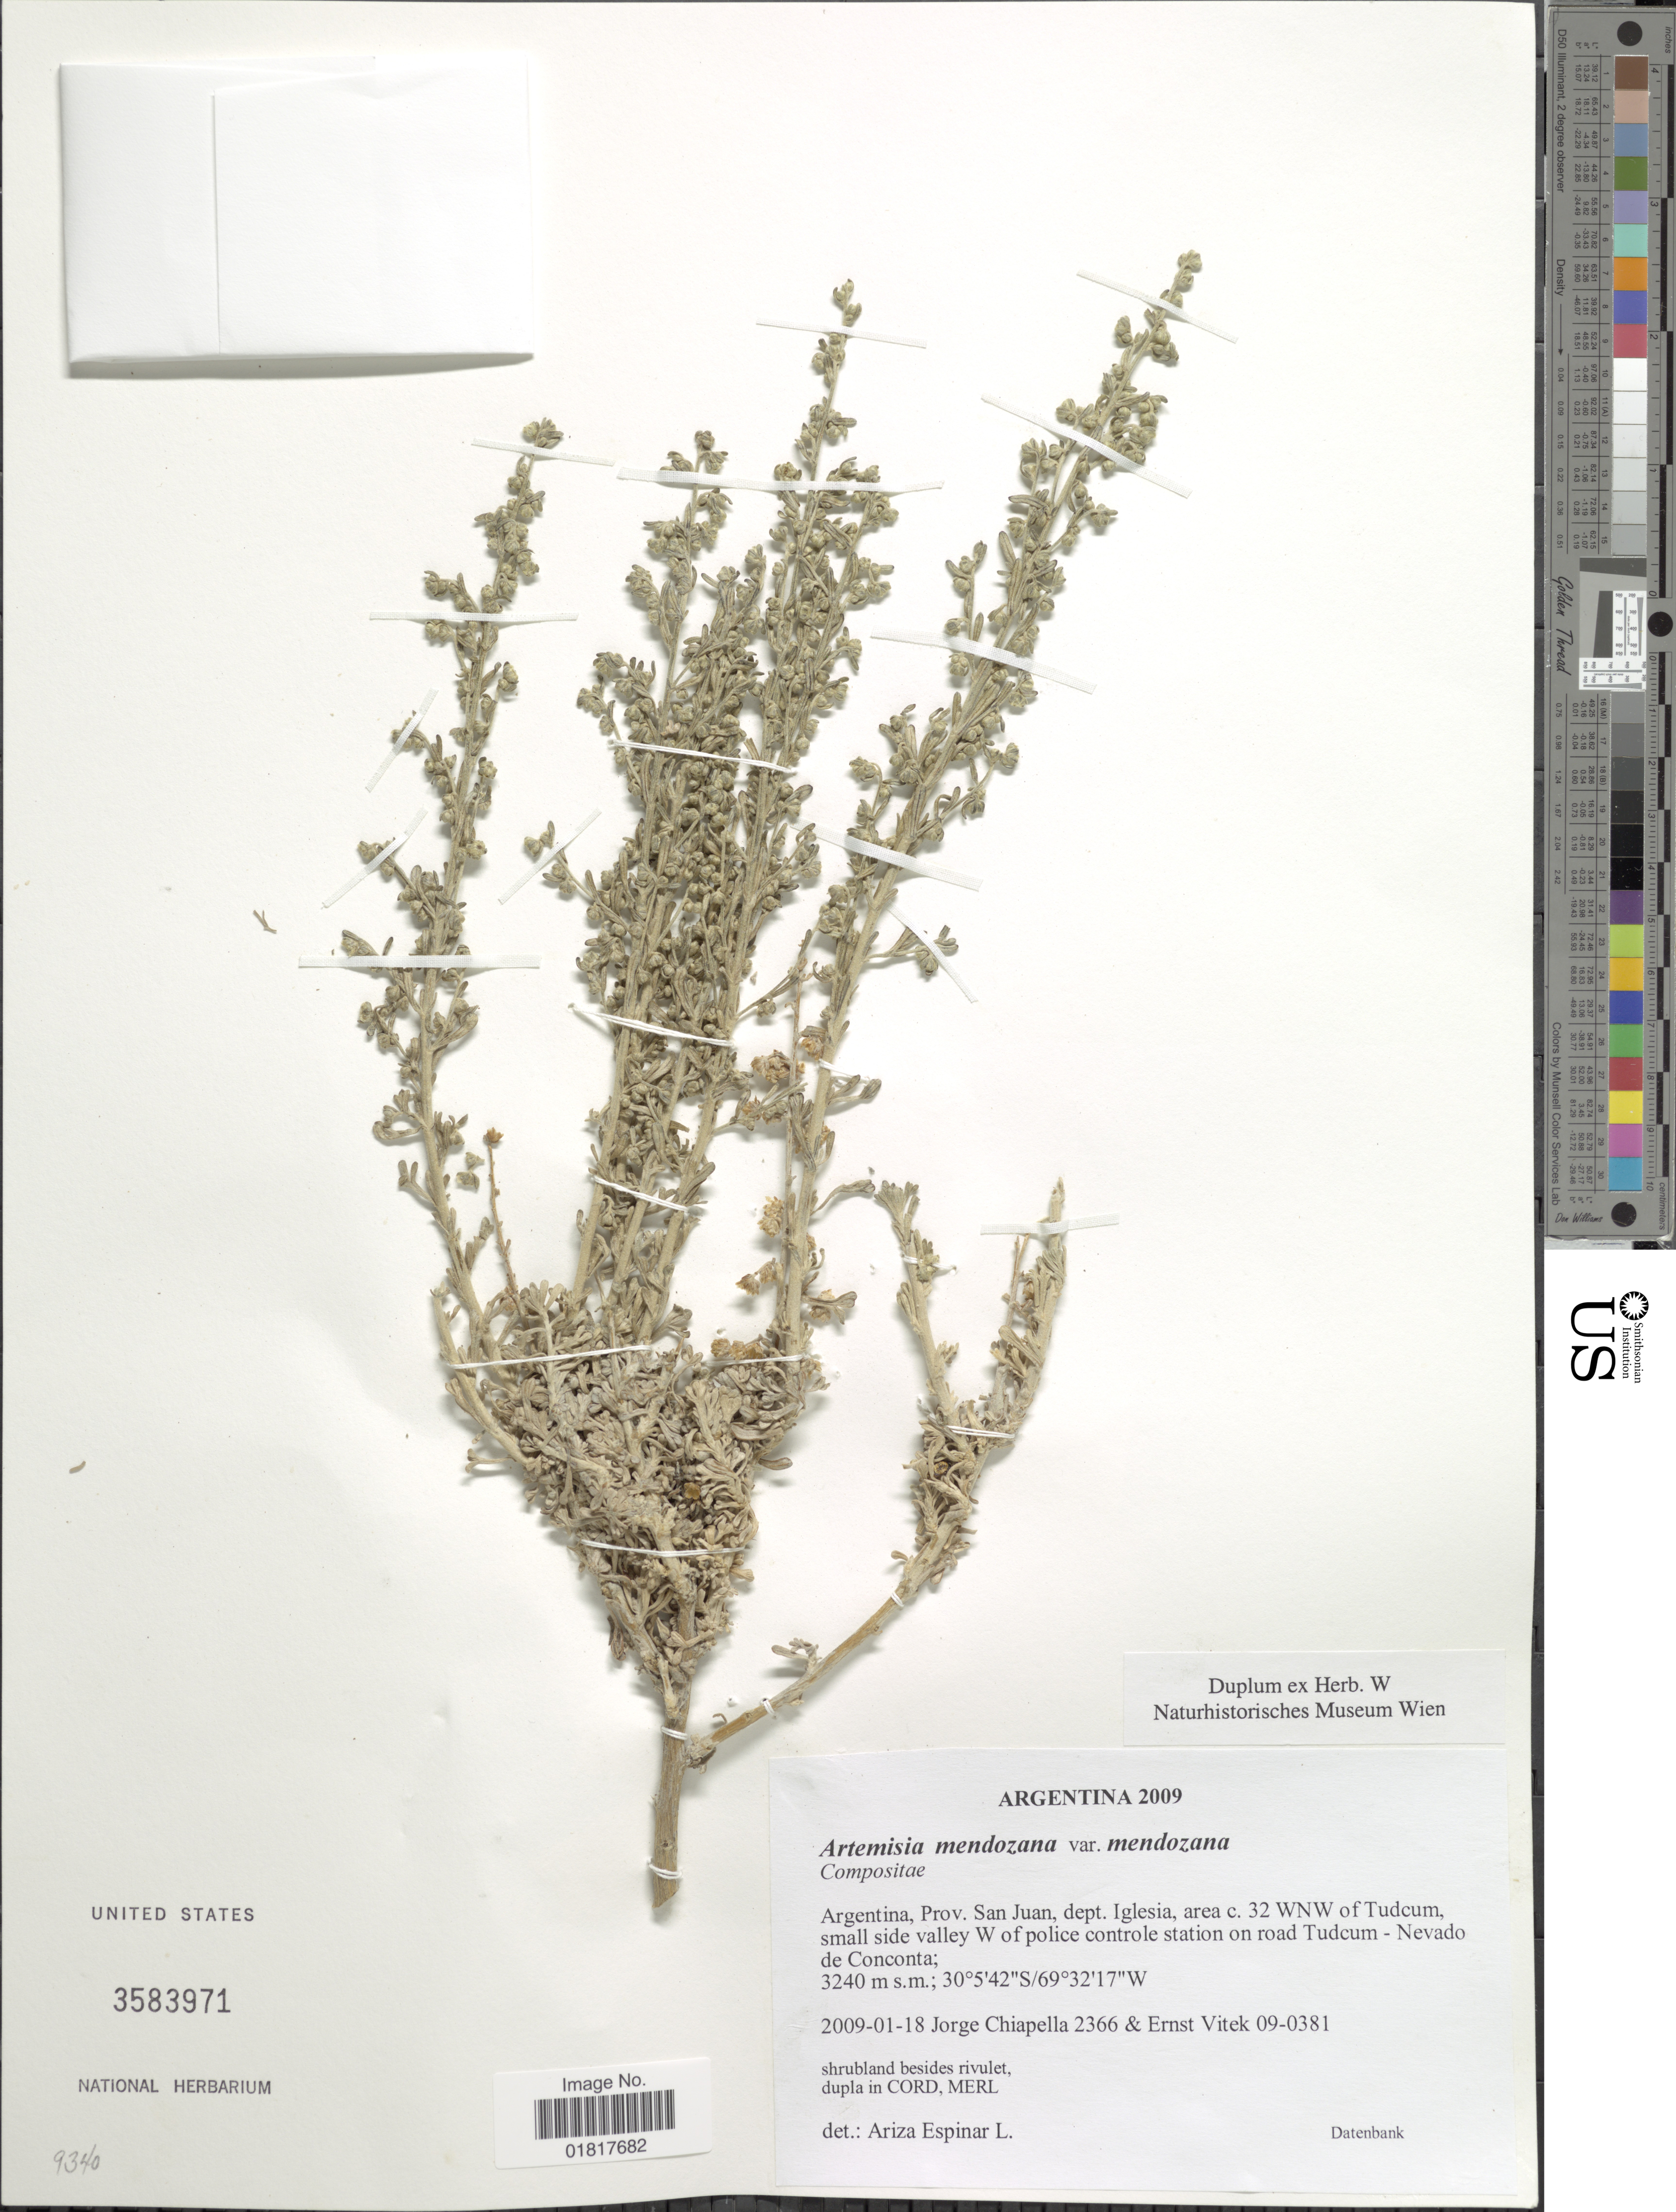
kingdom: Plantae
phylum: Tracheophyta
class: Magnoliopsida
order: Asterales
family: Asteraceae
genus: Artemisia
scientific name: Artemisia mendozana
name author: DC.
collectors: J. Chiapella & E. Vitek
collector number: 09-0381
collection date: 2009-01-18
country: Argentina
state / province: San Juan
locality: Dept. Iglesia area c. 32 WNW of Tudcum, small side valley W of police controle station on road Tudcum - Nevado de Conconta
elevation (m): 3240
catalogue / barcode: US 3583971